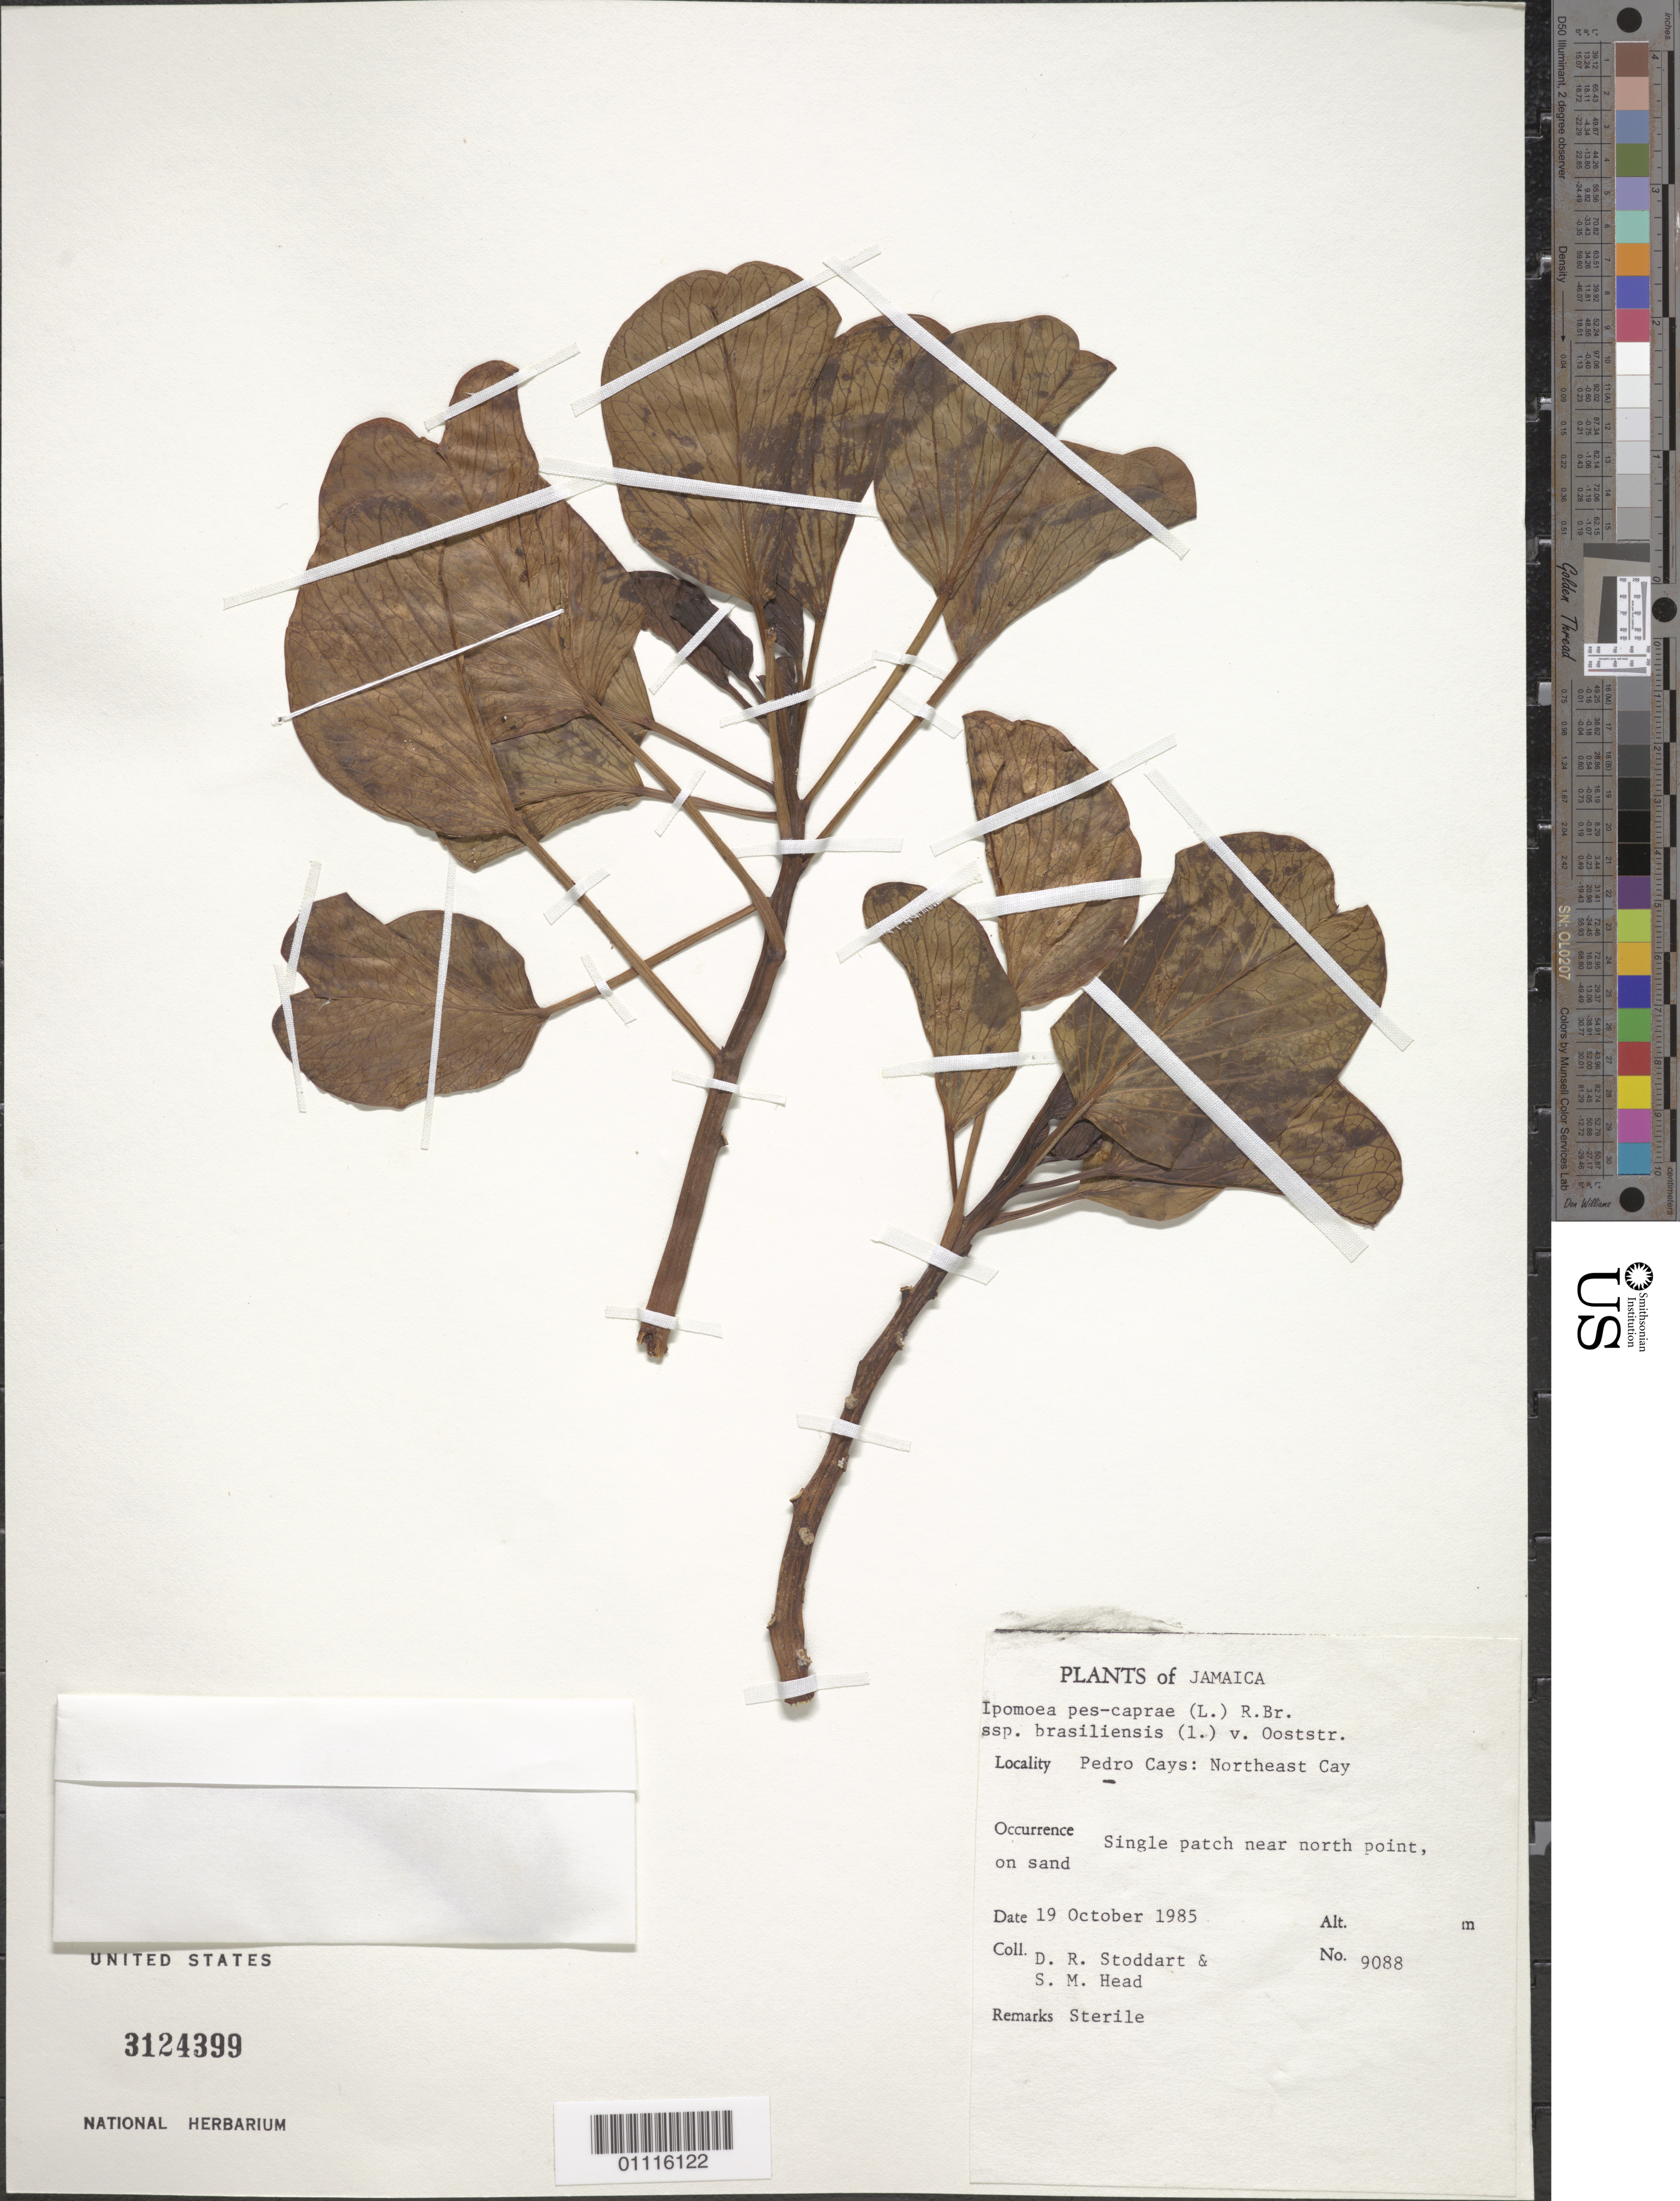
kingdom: Plantae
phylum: Tracheophyta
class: Magnoliopsida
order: Solanales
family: Convolvulaceae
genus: Ipomoea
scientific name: Ipomoea pes-caprae subsp. brasiliensis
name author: (L.) Ooststr.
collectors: D. R. Stoddart & S. Head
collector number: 9088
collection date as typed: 19 Oct 1985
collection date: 1985-10-19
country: Jamaica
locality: Pedro Cays: NE Cay. Single patch near N point.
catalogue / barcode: US 3124399